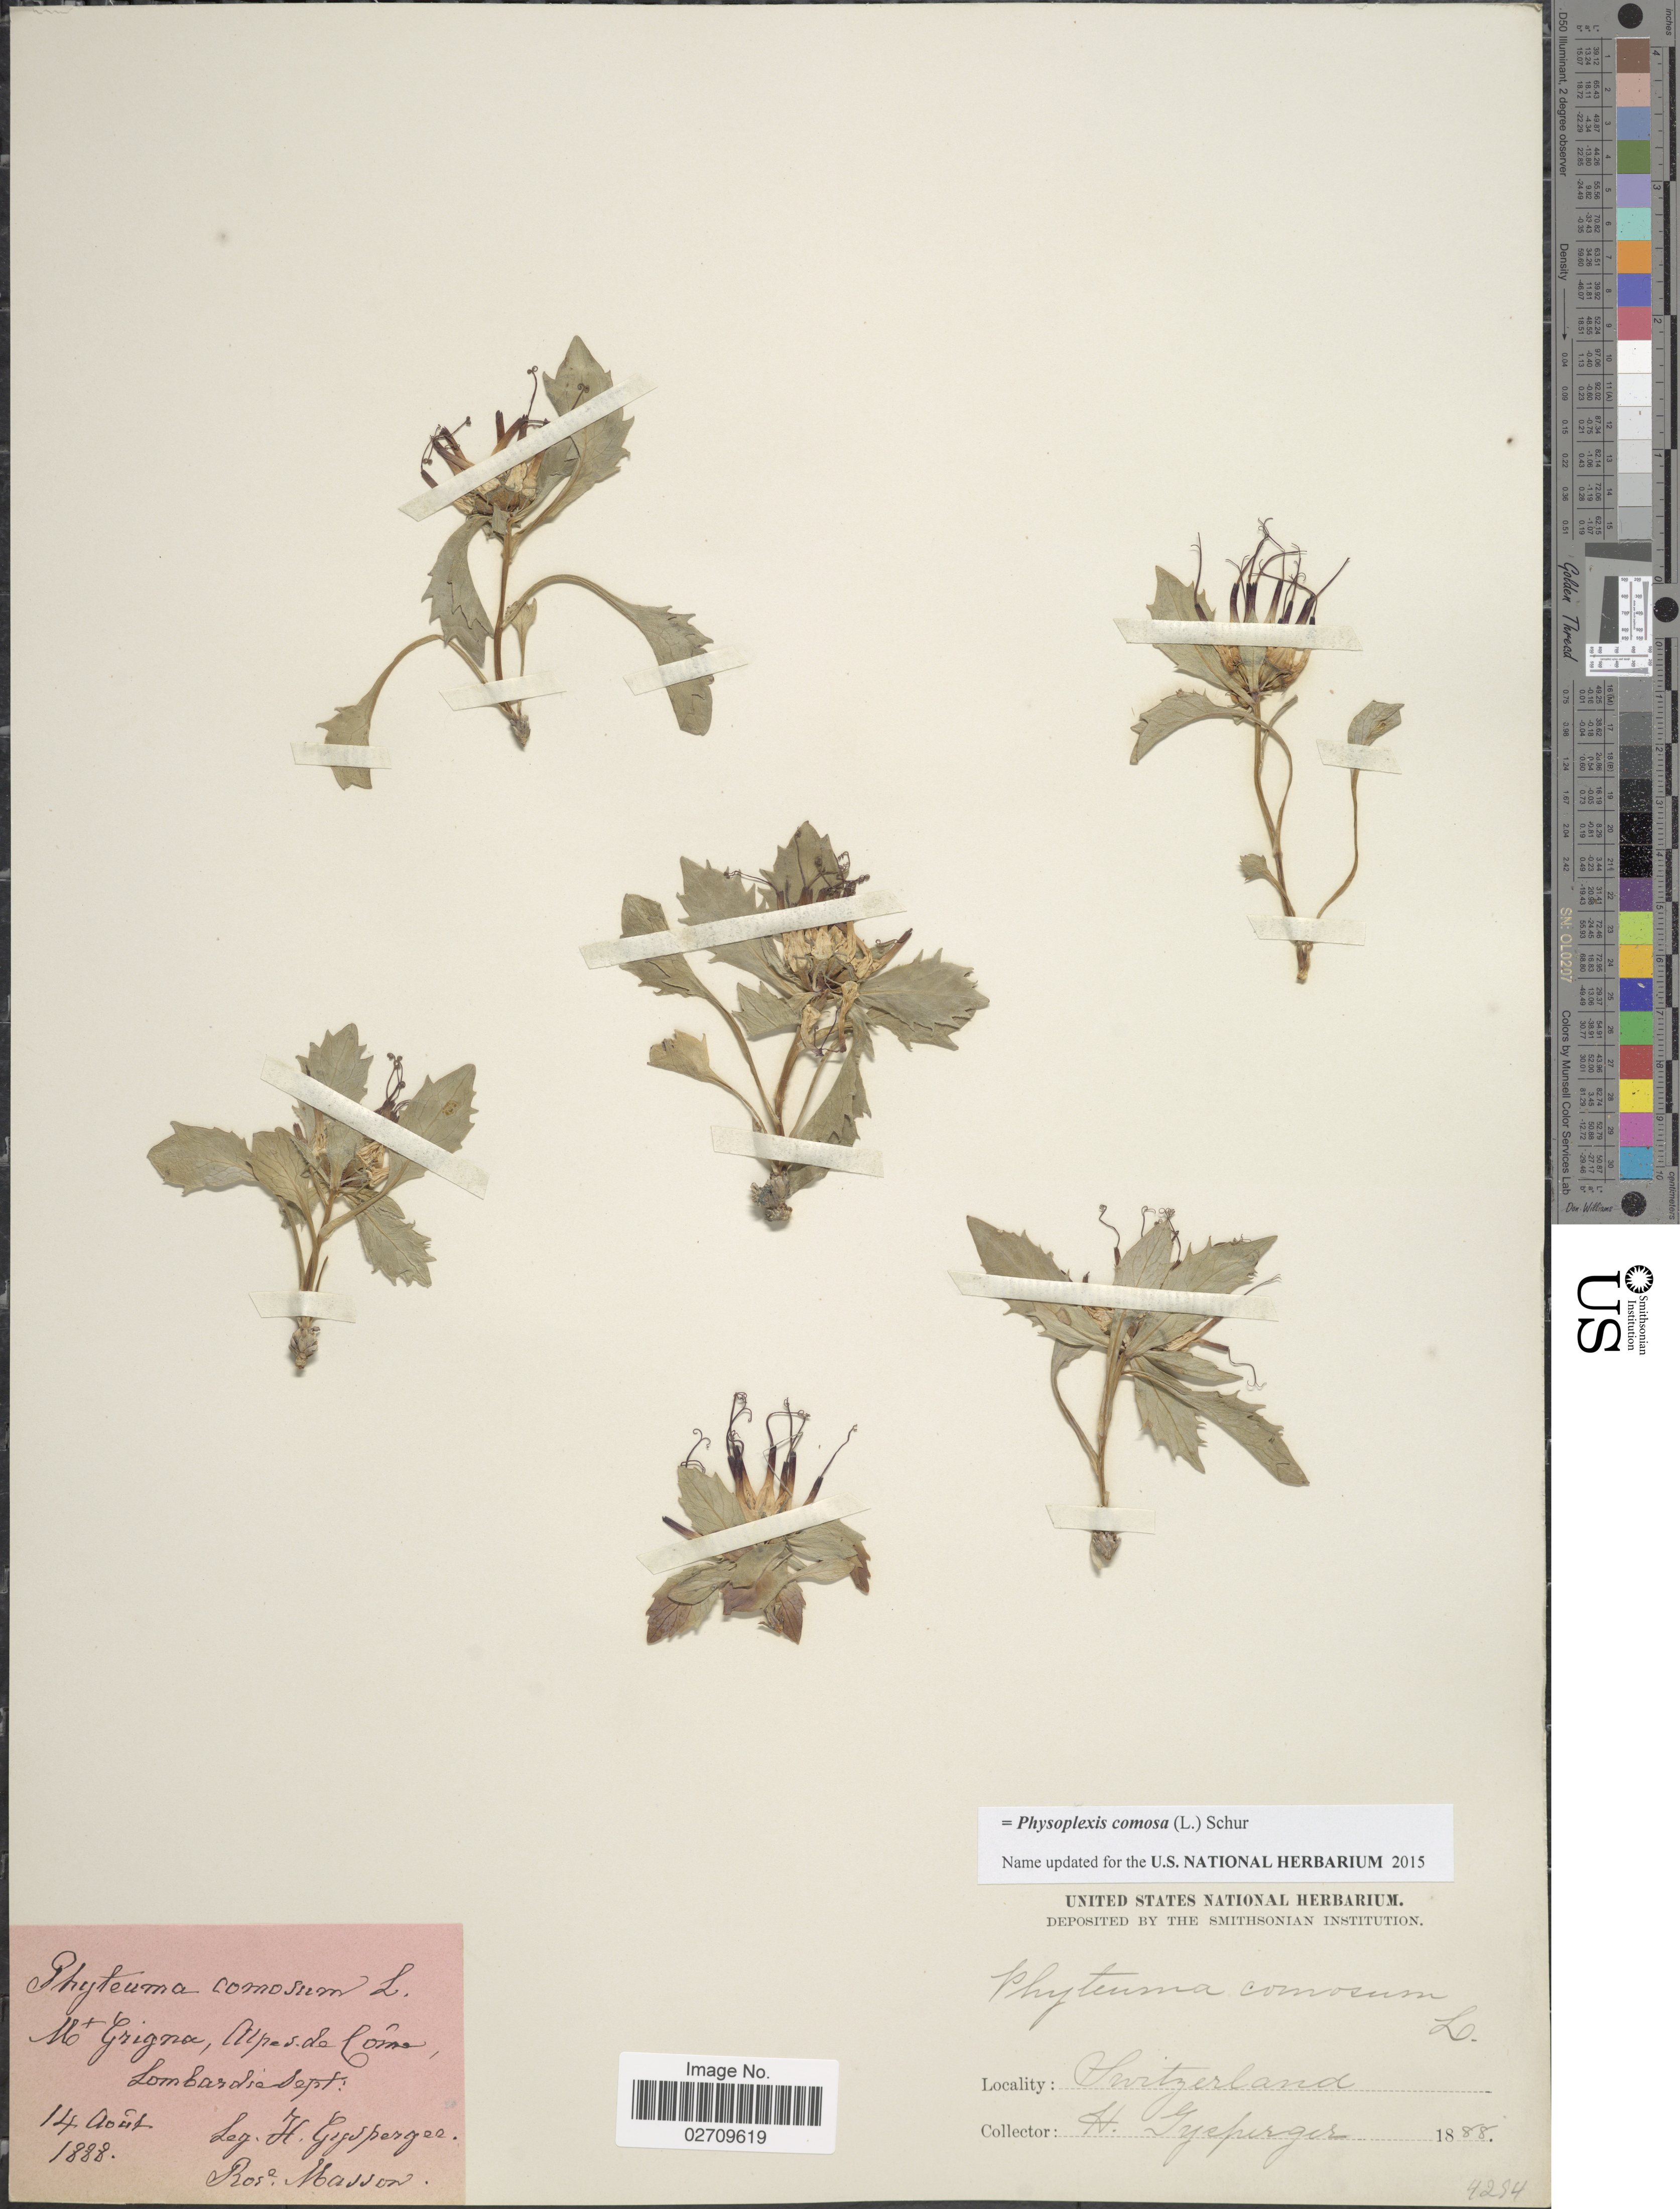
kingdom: Plantae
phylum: Tracheophyta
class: Magnoliopsida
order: Asterales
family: Campanulaceae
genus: Physoplexis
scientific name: Physoplexis comosa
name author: (L.) Schur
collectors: H. Gysperger & R. Masson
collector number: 4284*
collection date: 1888-08-14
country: Switzerland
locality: Mt. Grigna, Alpes de Come Lombardie Sept.